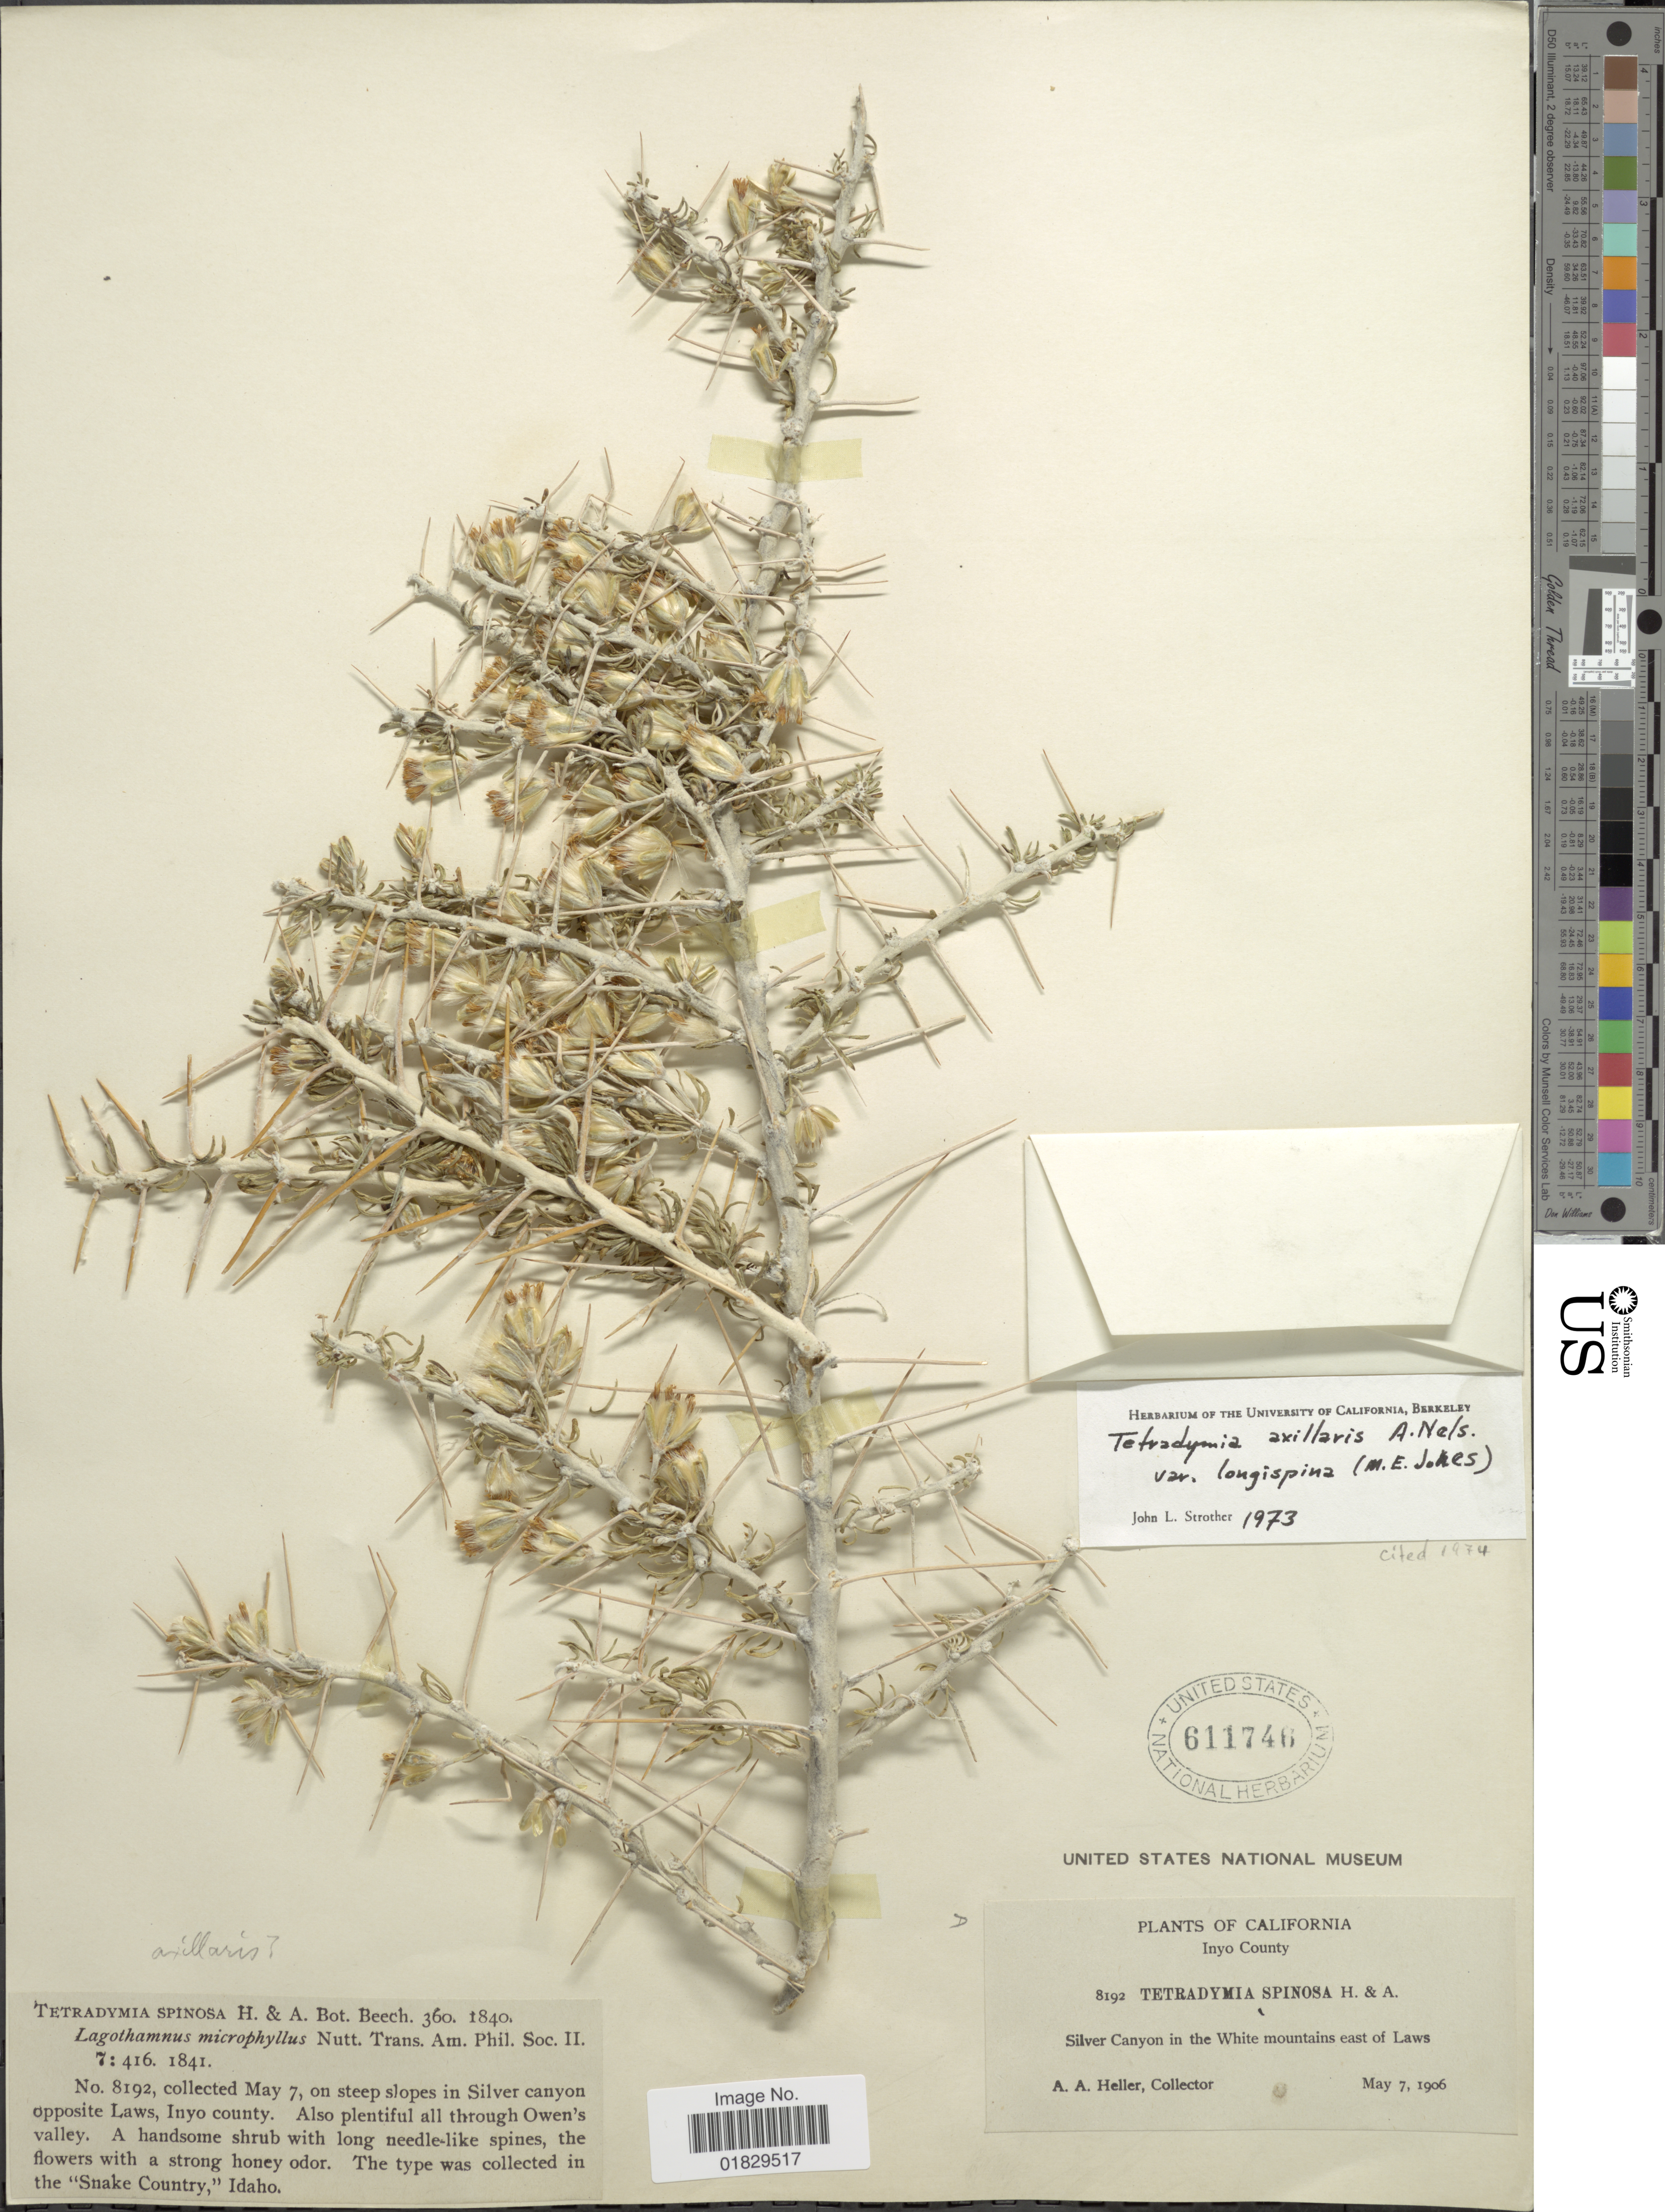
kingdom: Plantae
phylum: Tracheophyta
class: Magnoliopsida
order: Asterales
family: Asteraceae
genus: Tetradymia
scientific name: Tetradymia axillaris var. longispina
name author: (M.E. Jones) Strother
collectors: A. A. Heller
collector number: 8192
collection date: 1906-05-07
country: United States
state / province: California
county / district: Inyo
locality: Inyo County. Silver Canyon in the White mountains east of Laws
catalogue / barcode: US 611746